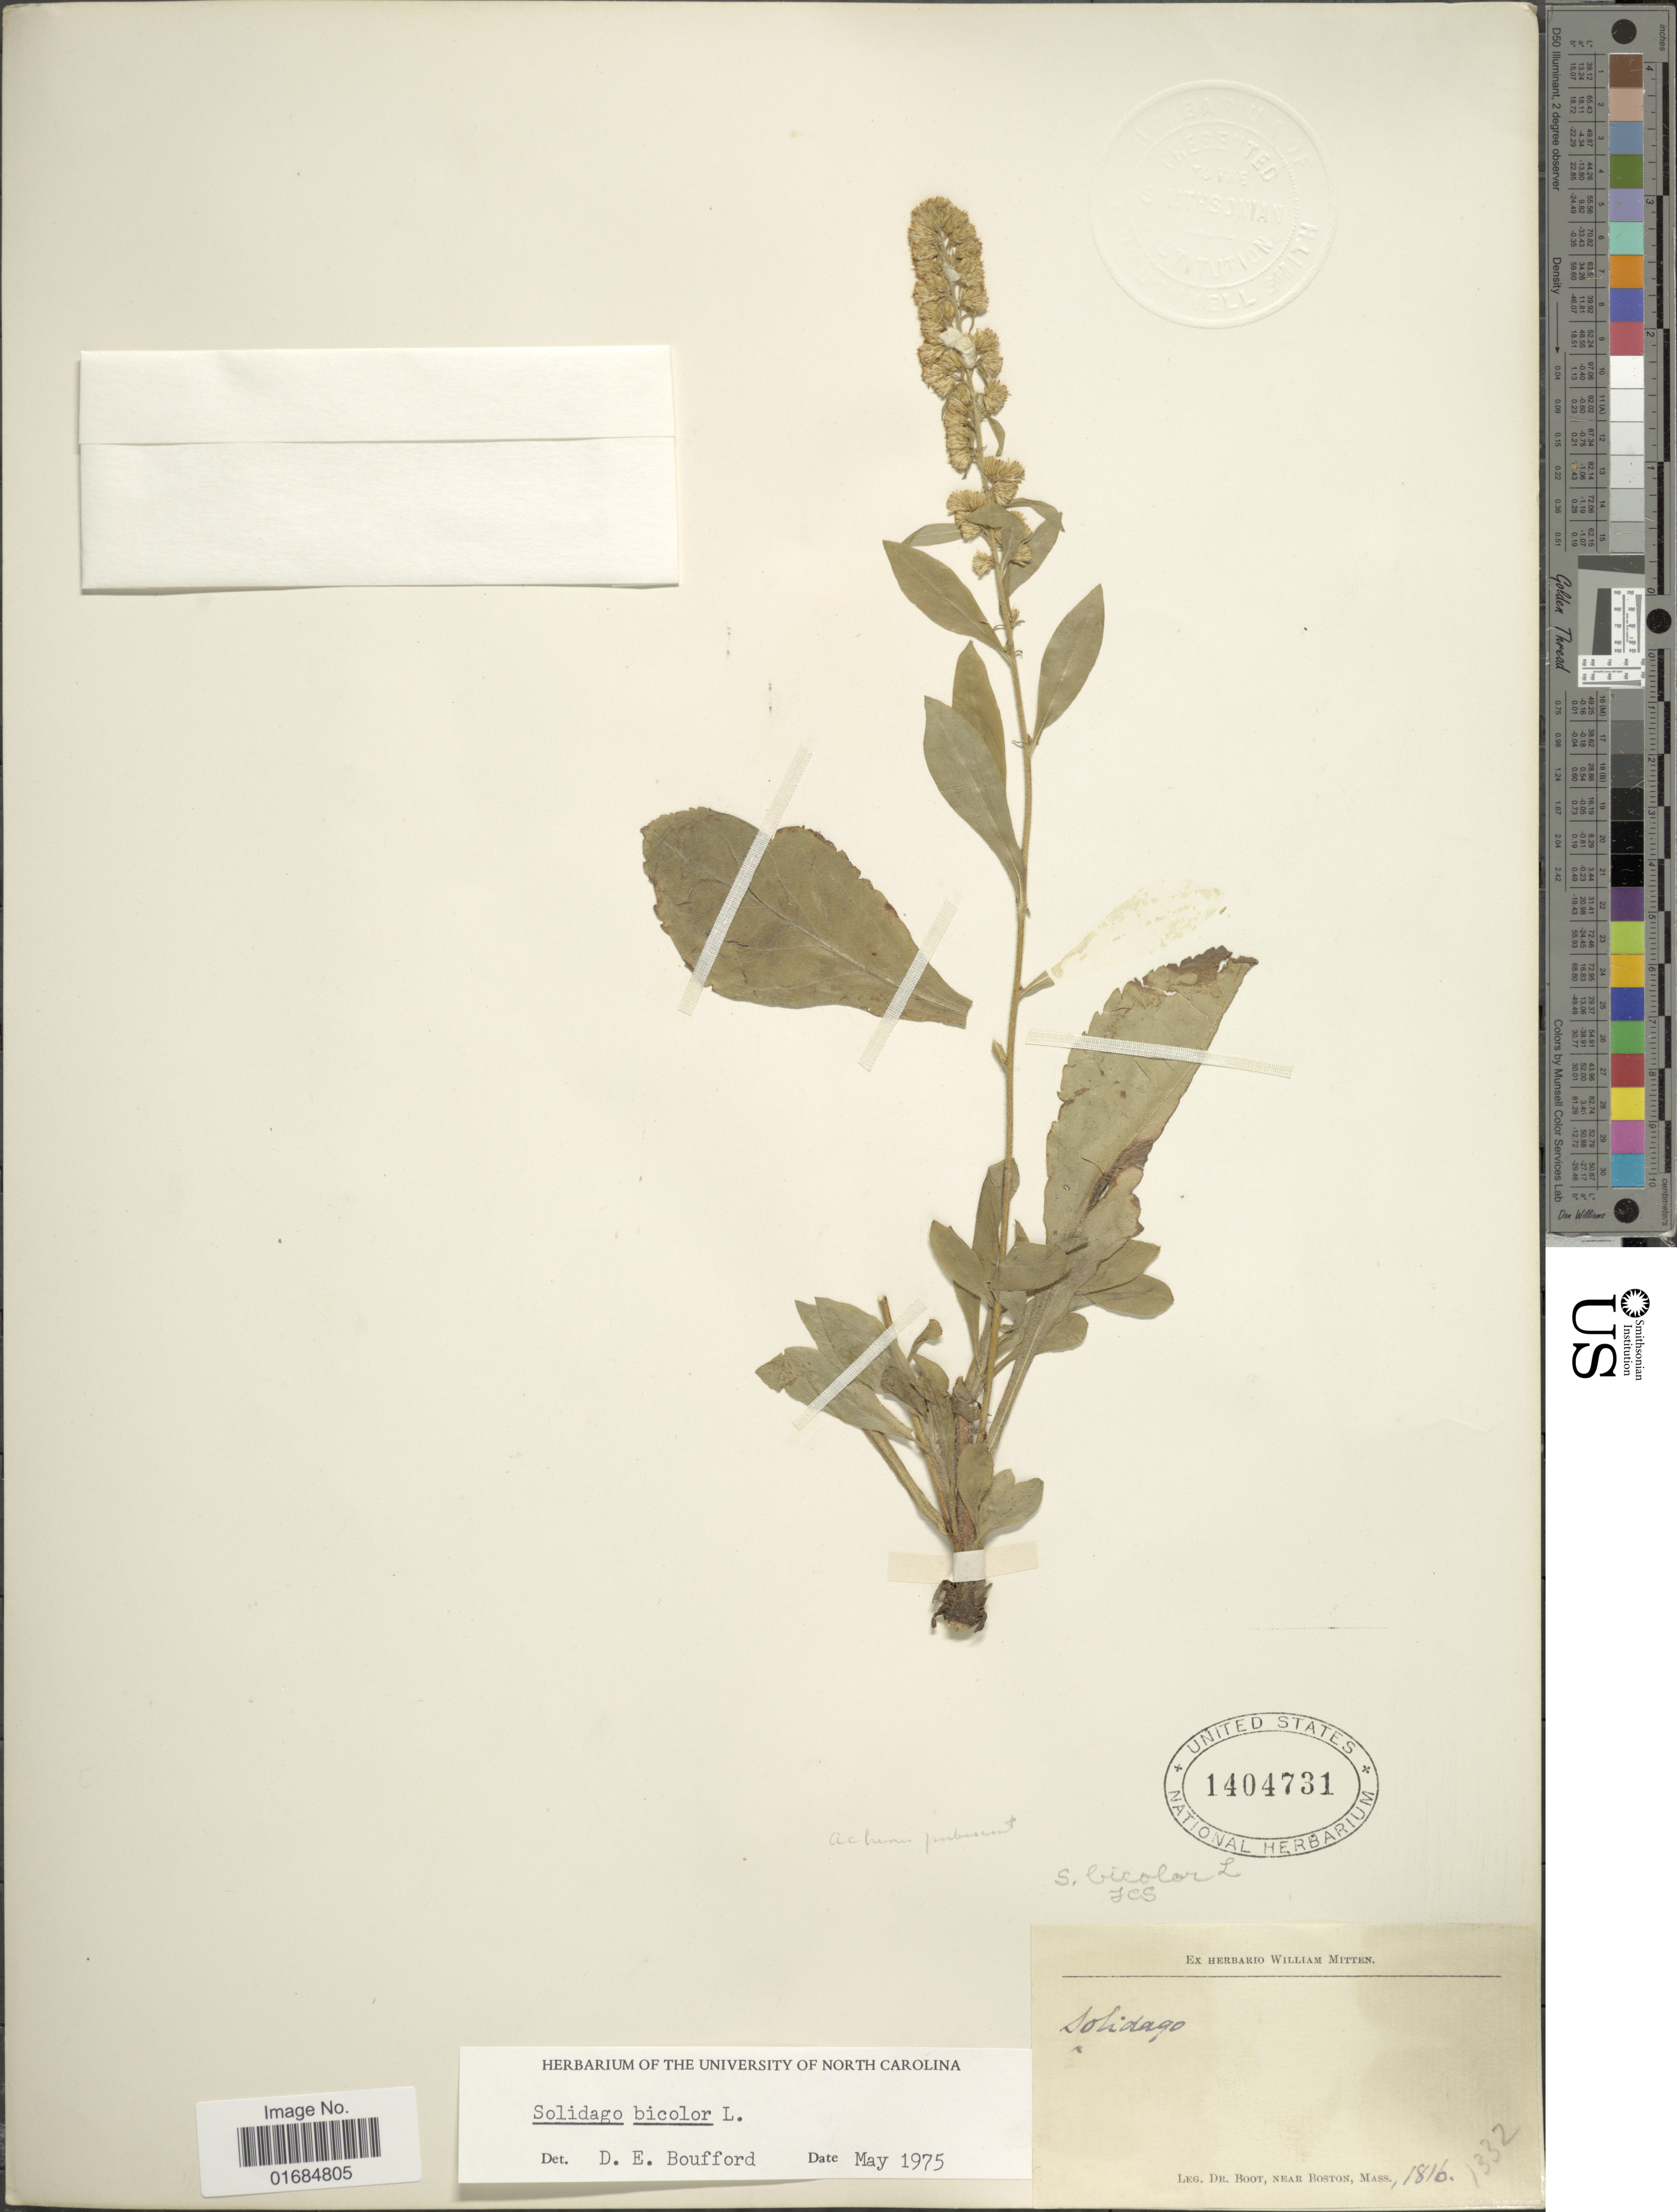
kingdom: Plantae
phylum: Tracheophyta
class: Magnoliopsida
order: Asterales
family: Asteraceae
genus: Solidago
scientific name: Solidago bicolor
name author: L.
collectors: Boot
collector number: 1332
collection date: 1816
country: United States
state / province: Massachusetts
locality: Near Boston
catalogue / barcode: US 1404731